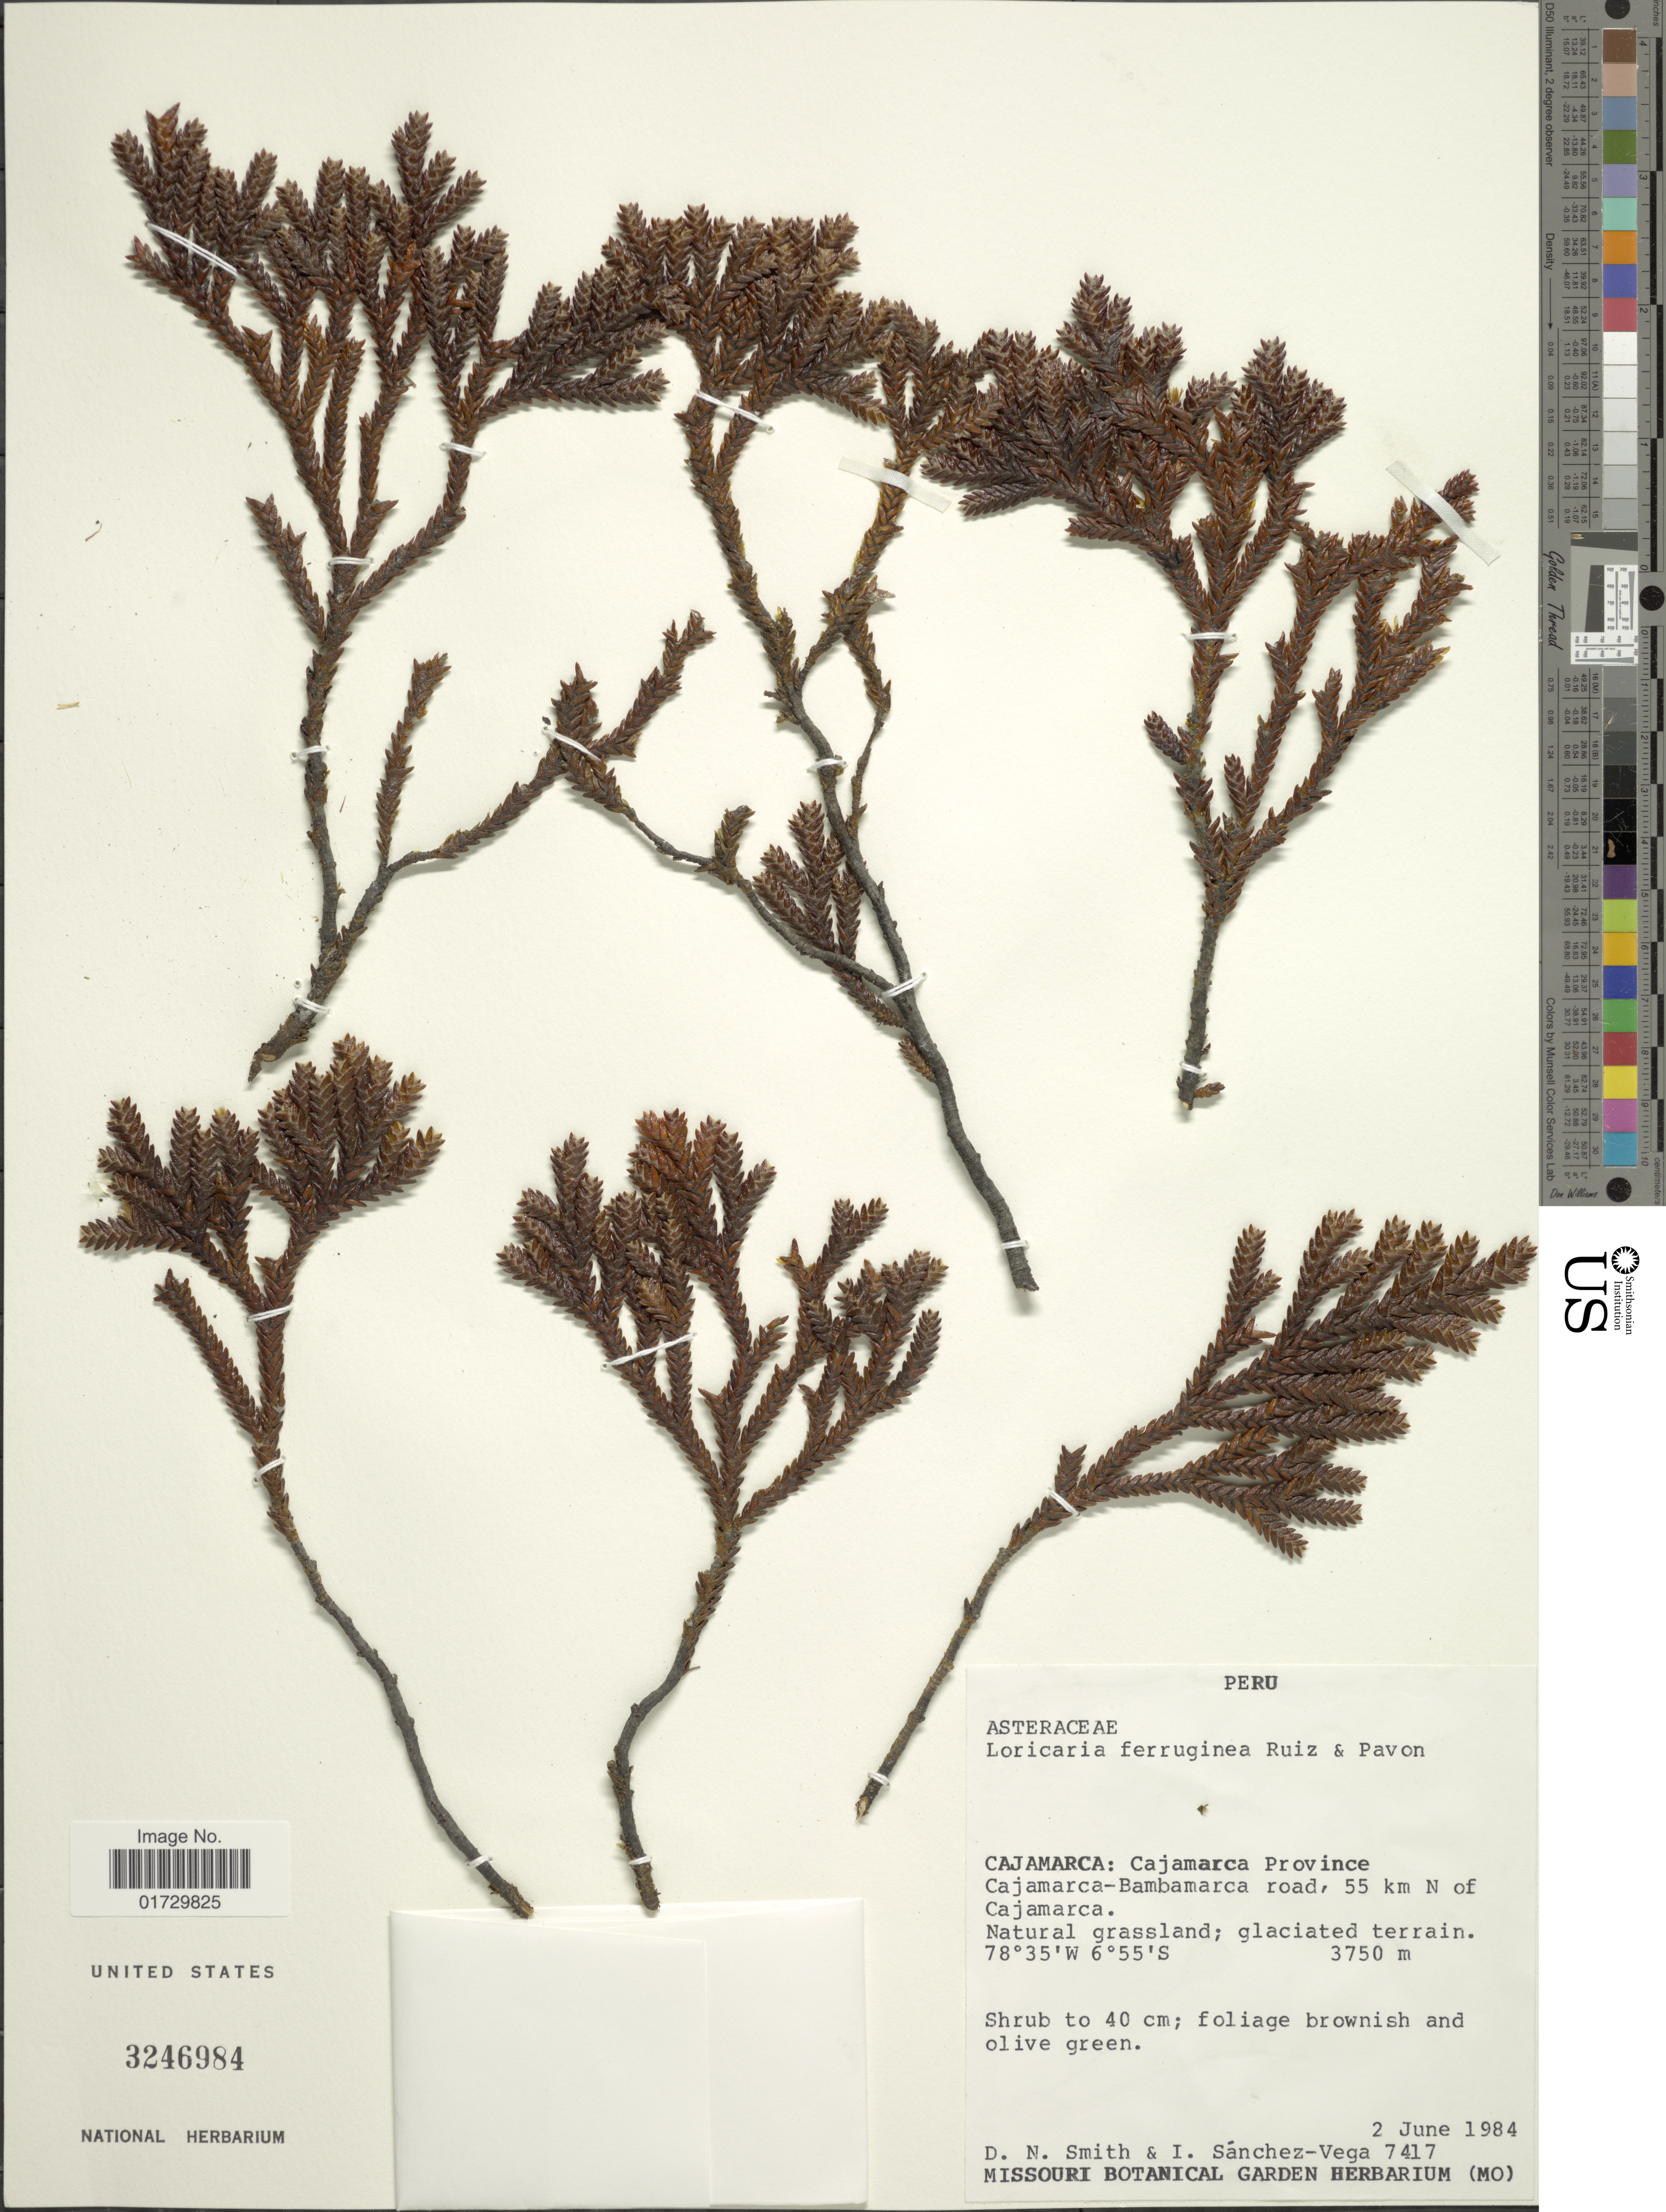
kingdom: Plantae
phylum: Tracheophyta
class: Magnoliopsida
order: Asterales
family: Asteraceae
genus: Loricaria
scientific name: Loricaria ferruginea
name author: (Ruiz & Pav.) Wedd.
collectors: D. Smith & I. Sánchez-Vega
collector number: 7417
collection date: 1984-06-02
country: Peru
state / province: Cajamarca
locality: Cajamarca Province, Cajamarca-Bambamarca road, 55 km N of Cajamarca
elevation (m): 3750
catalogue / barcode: US 3246984